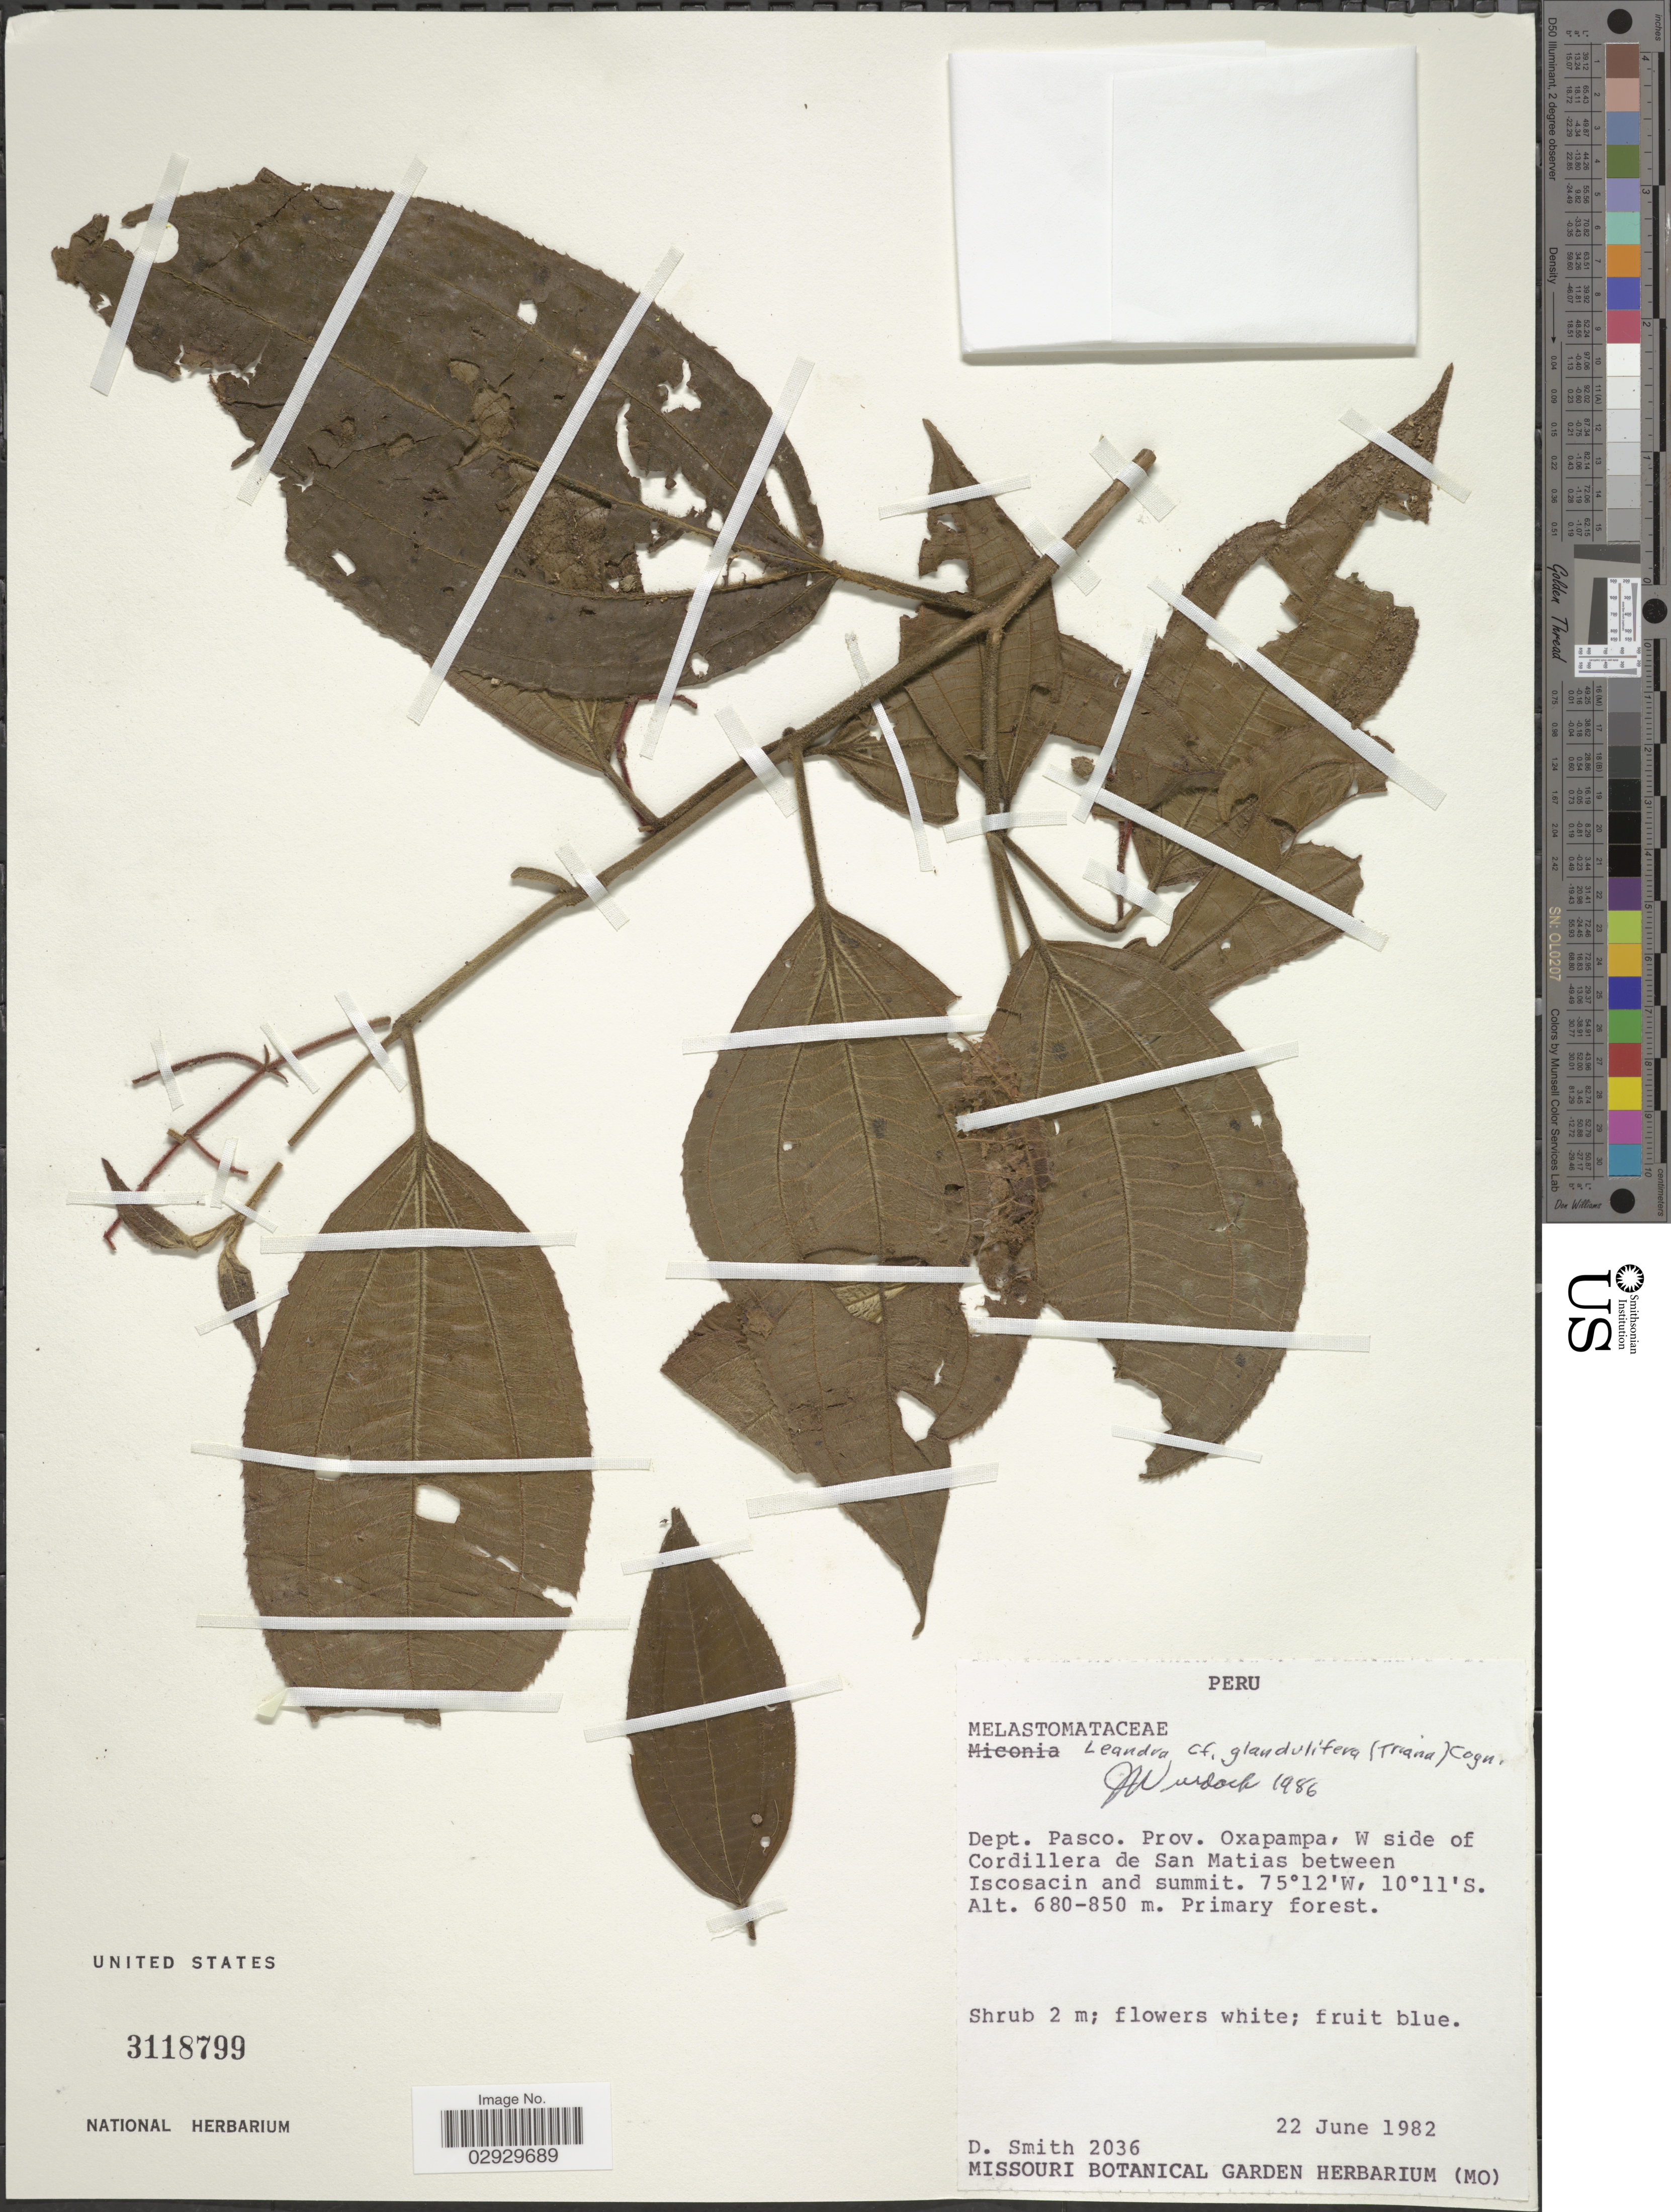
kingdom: Plantae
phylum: Tracheophyta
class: Magnoliopsida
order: Myrtales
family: Melastomataceae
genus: Leandra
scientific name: Leandra glandulifera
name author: (Triana) Cogn.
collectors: D. Smith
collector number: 2036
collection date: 1982-06-22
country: Peru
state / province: Pasco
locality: Dpto. Pasco, Prov. Oxapampa, W side of Cordillera de San Matias between Iscosacin and summit.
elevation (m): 680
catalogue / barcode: US 3118799